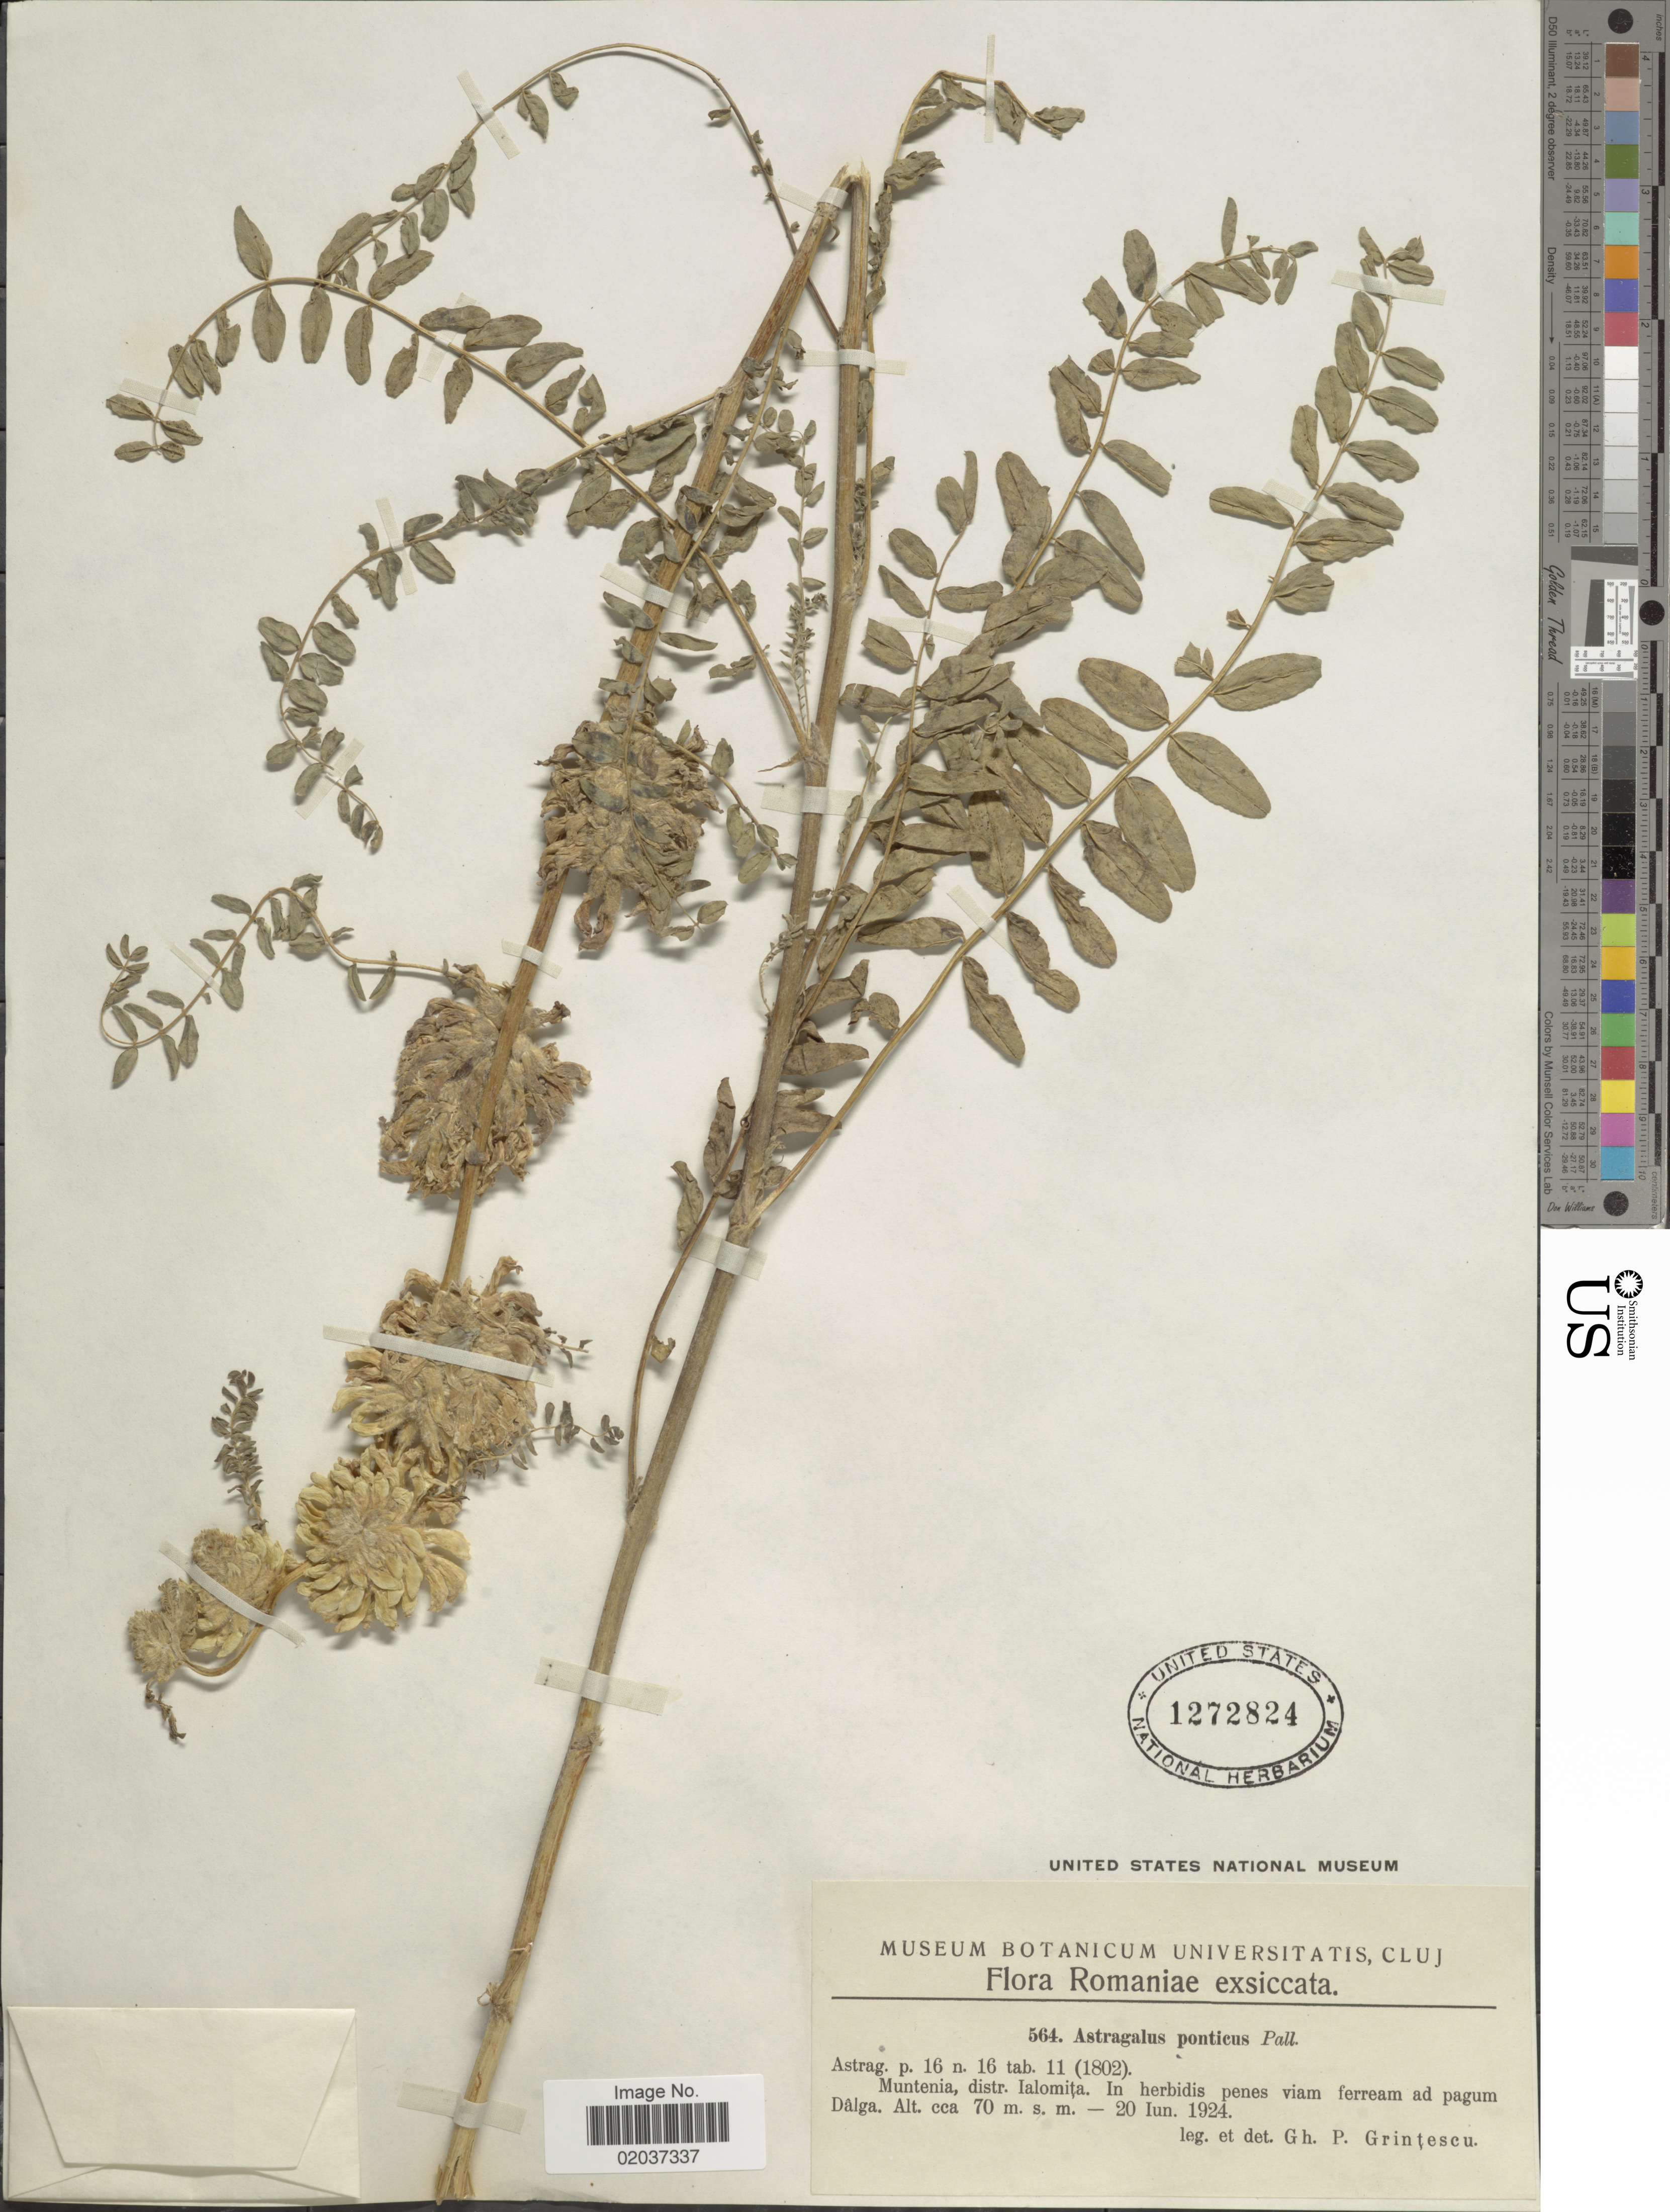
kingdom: Plantae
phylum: Tracheophyta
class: Magnoliopsida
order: Fabales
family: Fabaceae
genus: Astragalus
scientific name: Astragalus ponticus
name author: Pall.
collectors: G. Grintescu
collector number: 564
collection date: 1924-06-20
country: Romania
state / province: Ialomita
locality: Muntenia, distr. Ialomita, In herbidis penes viam ferream ad pagum Dalga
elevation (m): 70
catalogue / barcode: US 1272824